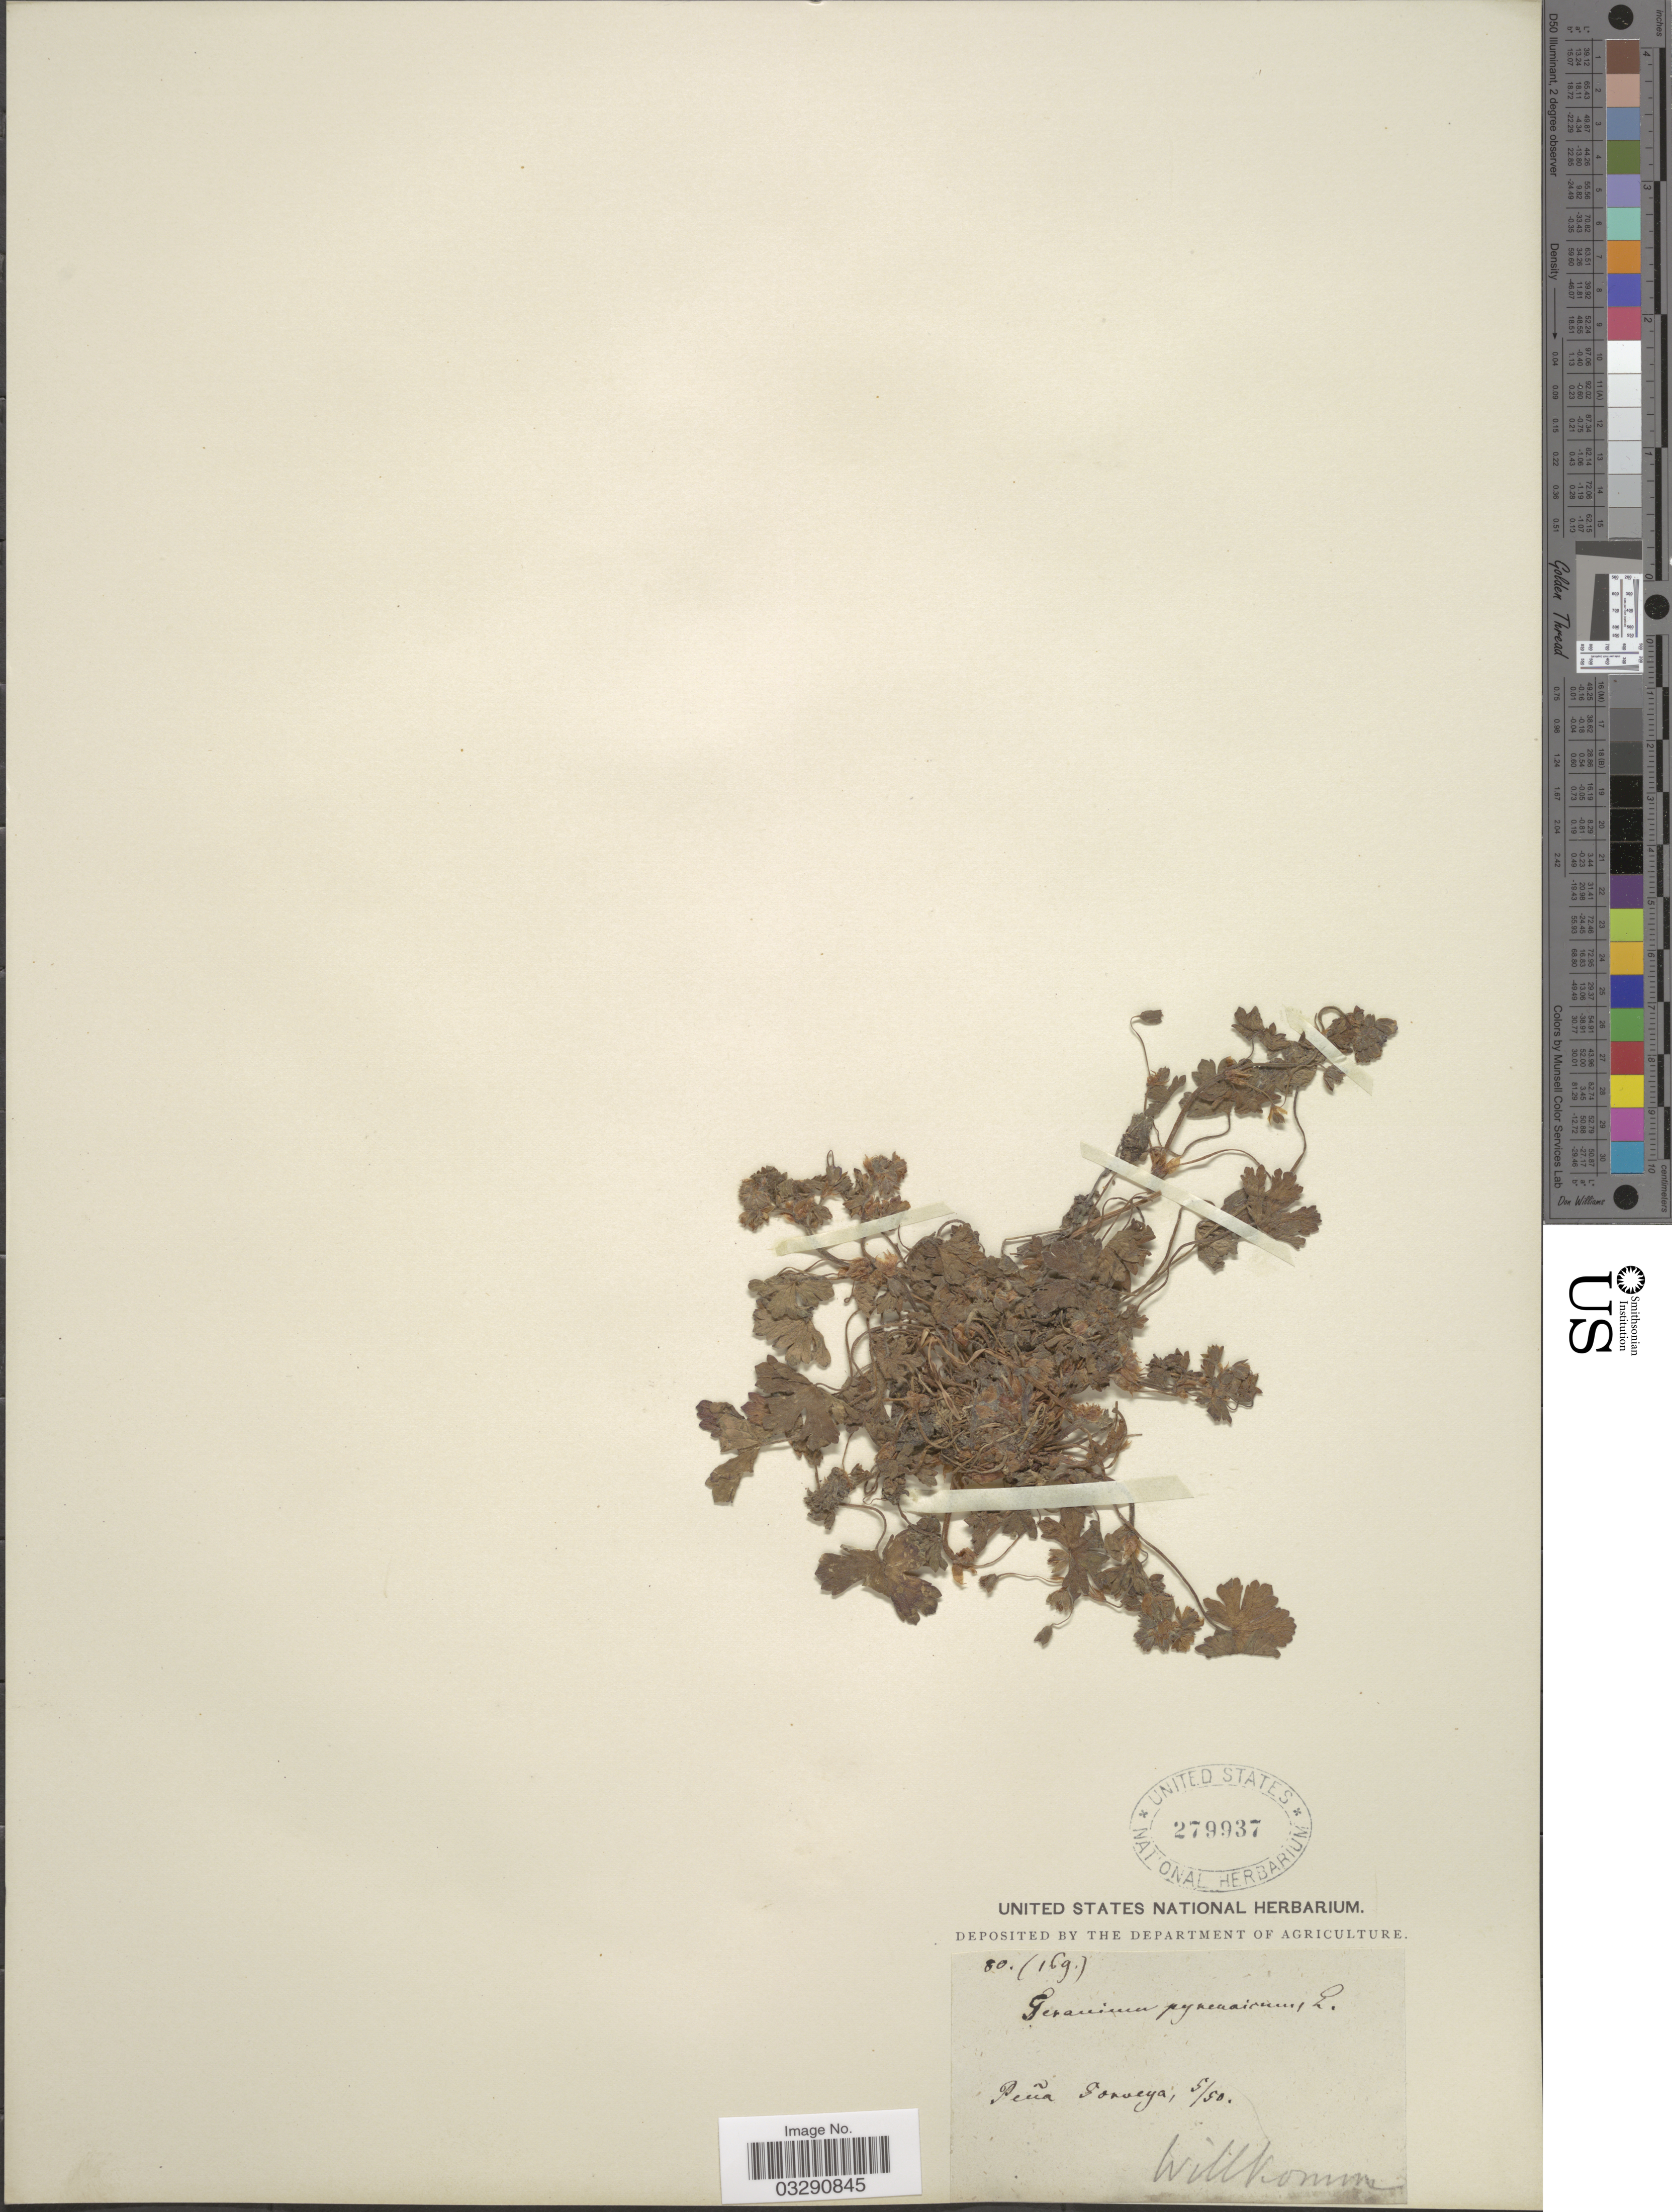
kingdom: Plantae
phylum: Tracheophyta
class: Magnoliopsida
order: Geraniales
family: Geraniaceae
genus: Geranium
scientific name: Geranium pyrenaicum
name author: Burm. f.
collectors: -. Willkomm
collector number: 80(169)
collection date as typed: Transcribed d/m/y: /5/50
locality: Peña Gorweya [interpreted].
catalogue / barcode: US 279937